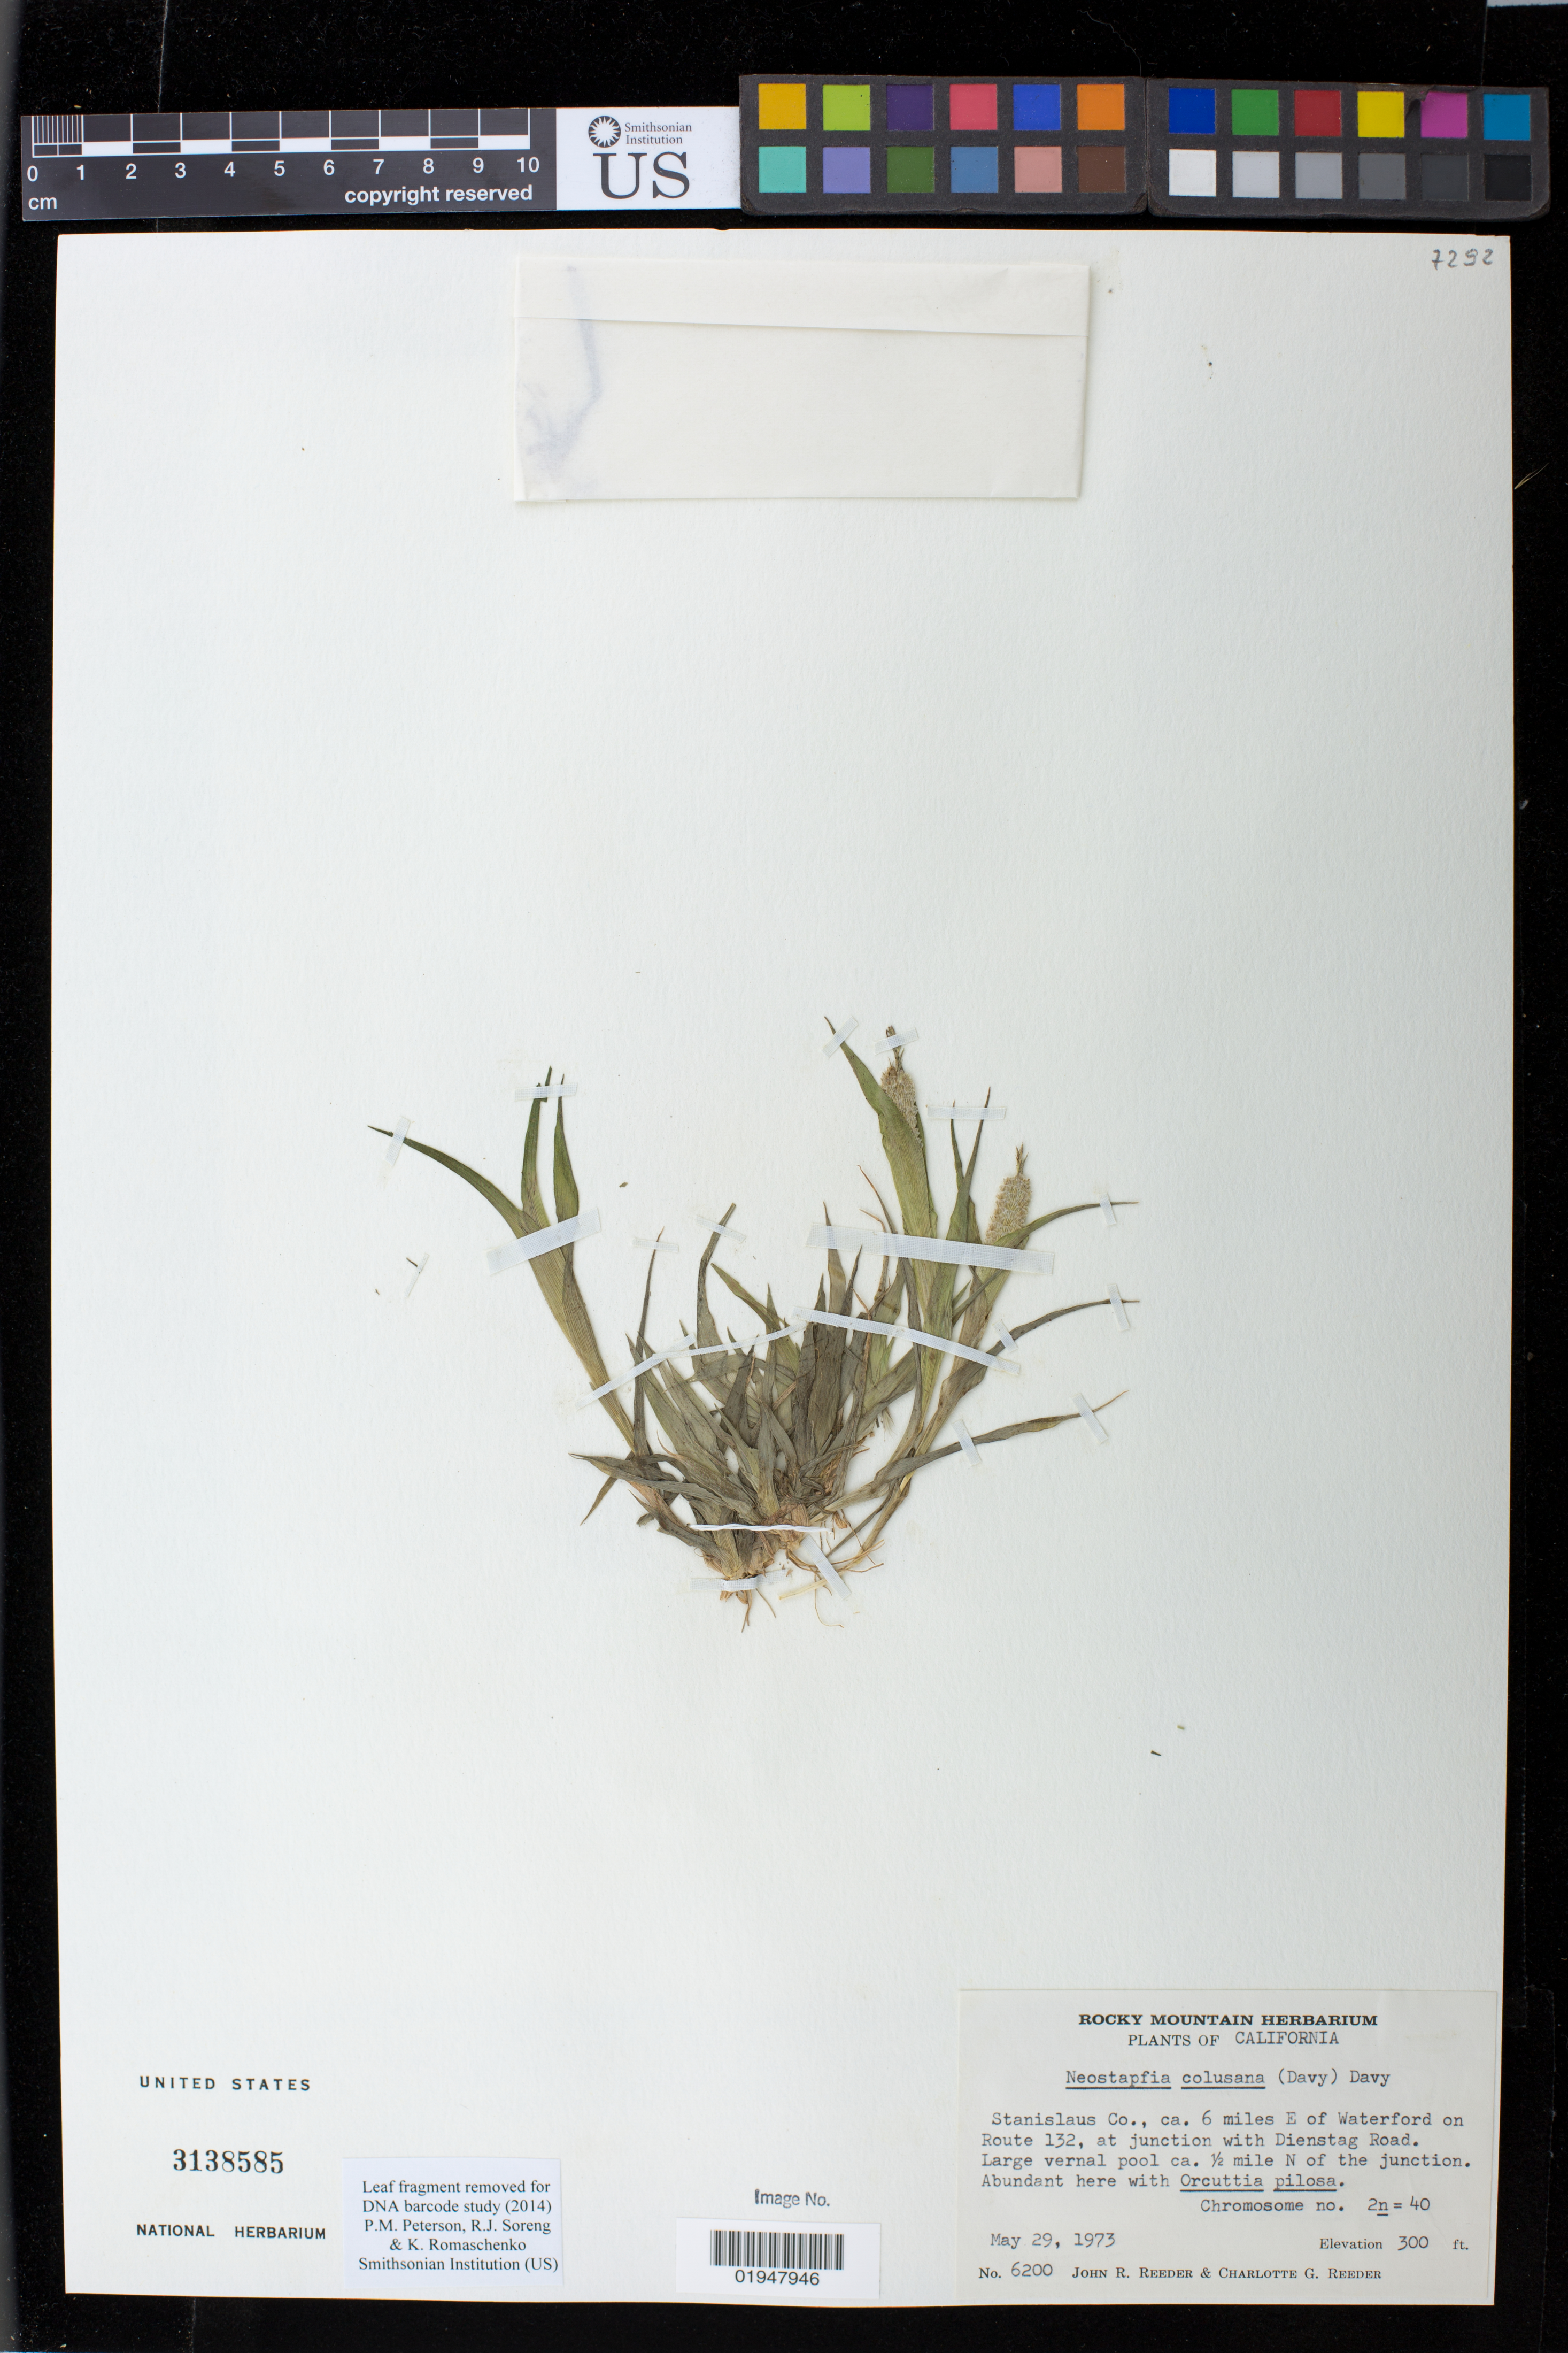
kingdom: Plantae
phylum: Tracheophyta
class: Liliopsida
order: Poales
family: Poaceae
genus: Neostapfia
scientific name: Neostapfia colusana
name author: (Burtt Davy) Burtt Davy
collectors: C. G. Reeder & J. R. Reeder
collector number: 6200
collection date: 1973-05-29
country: United States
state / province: California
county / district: Stanislaus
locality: ca. 6 miles E of Waterford on Route 132, at junction with Dienstag Road. Large vernal pool ca. 1/2 mile N of the junction.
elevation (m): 91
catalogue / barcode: US 3138585